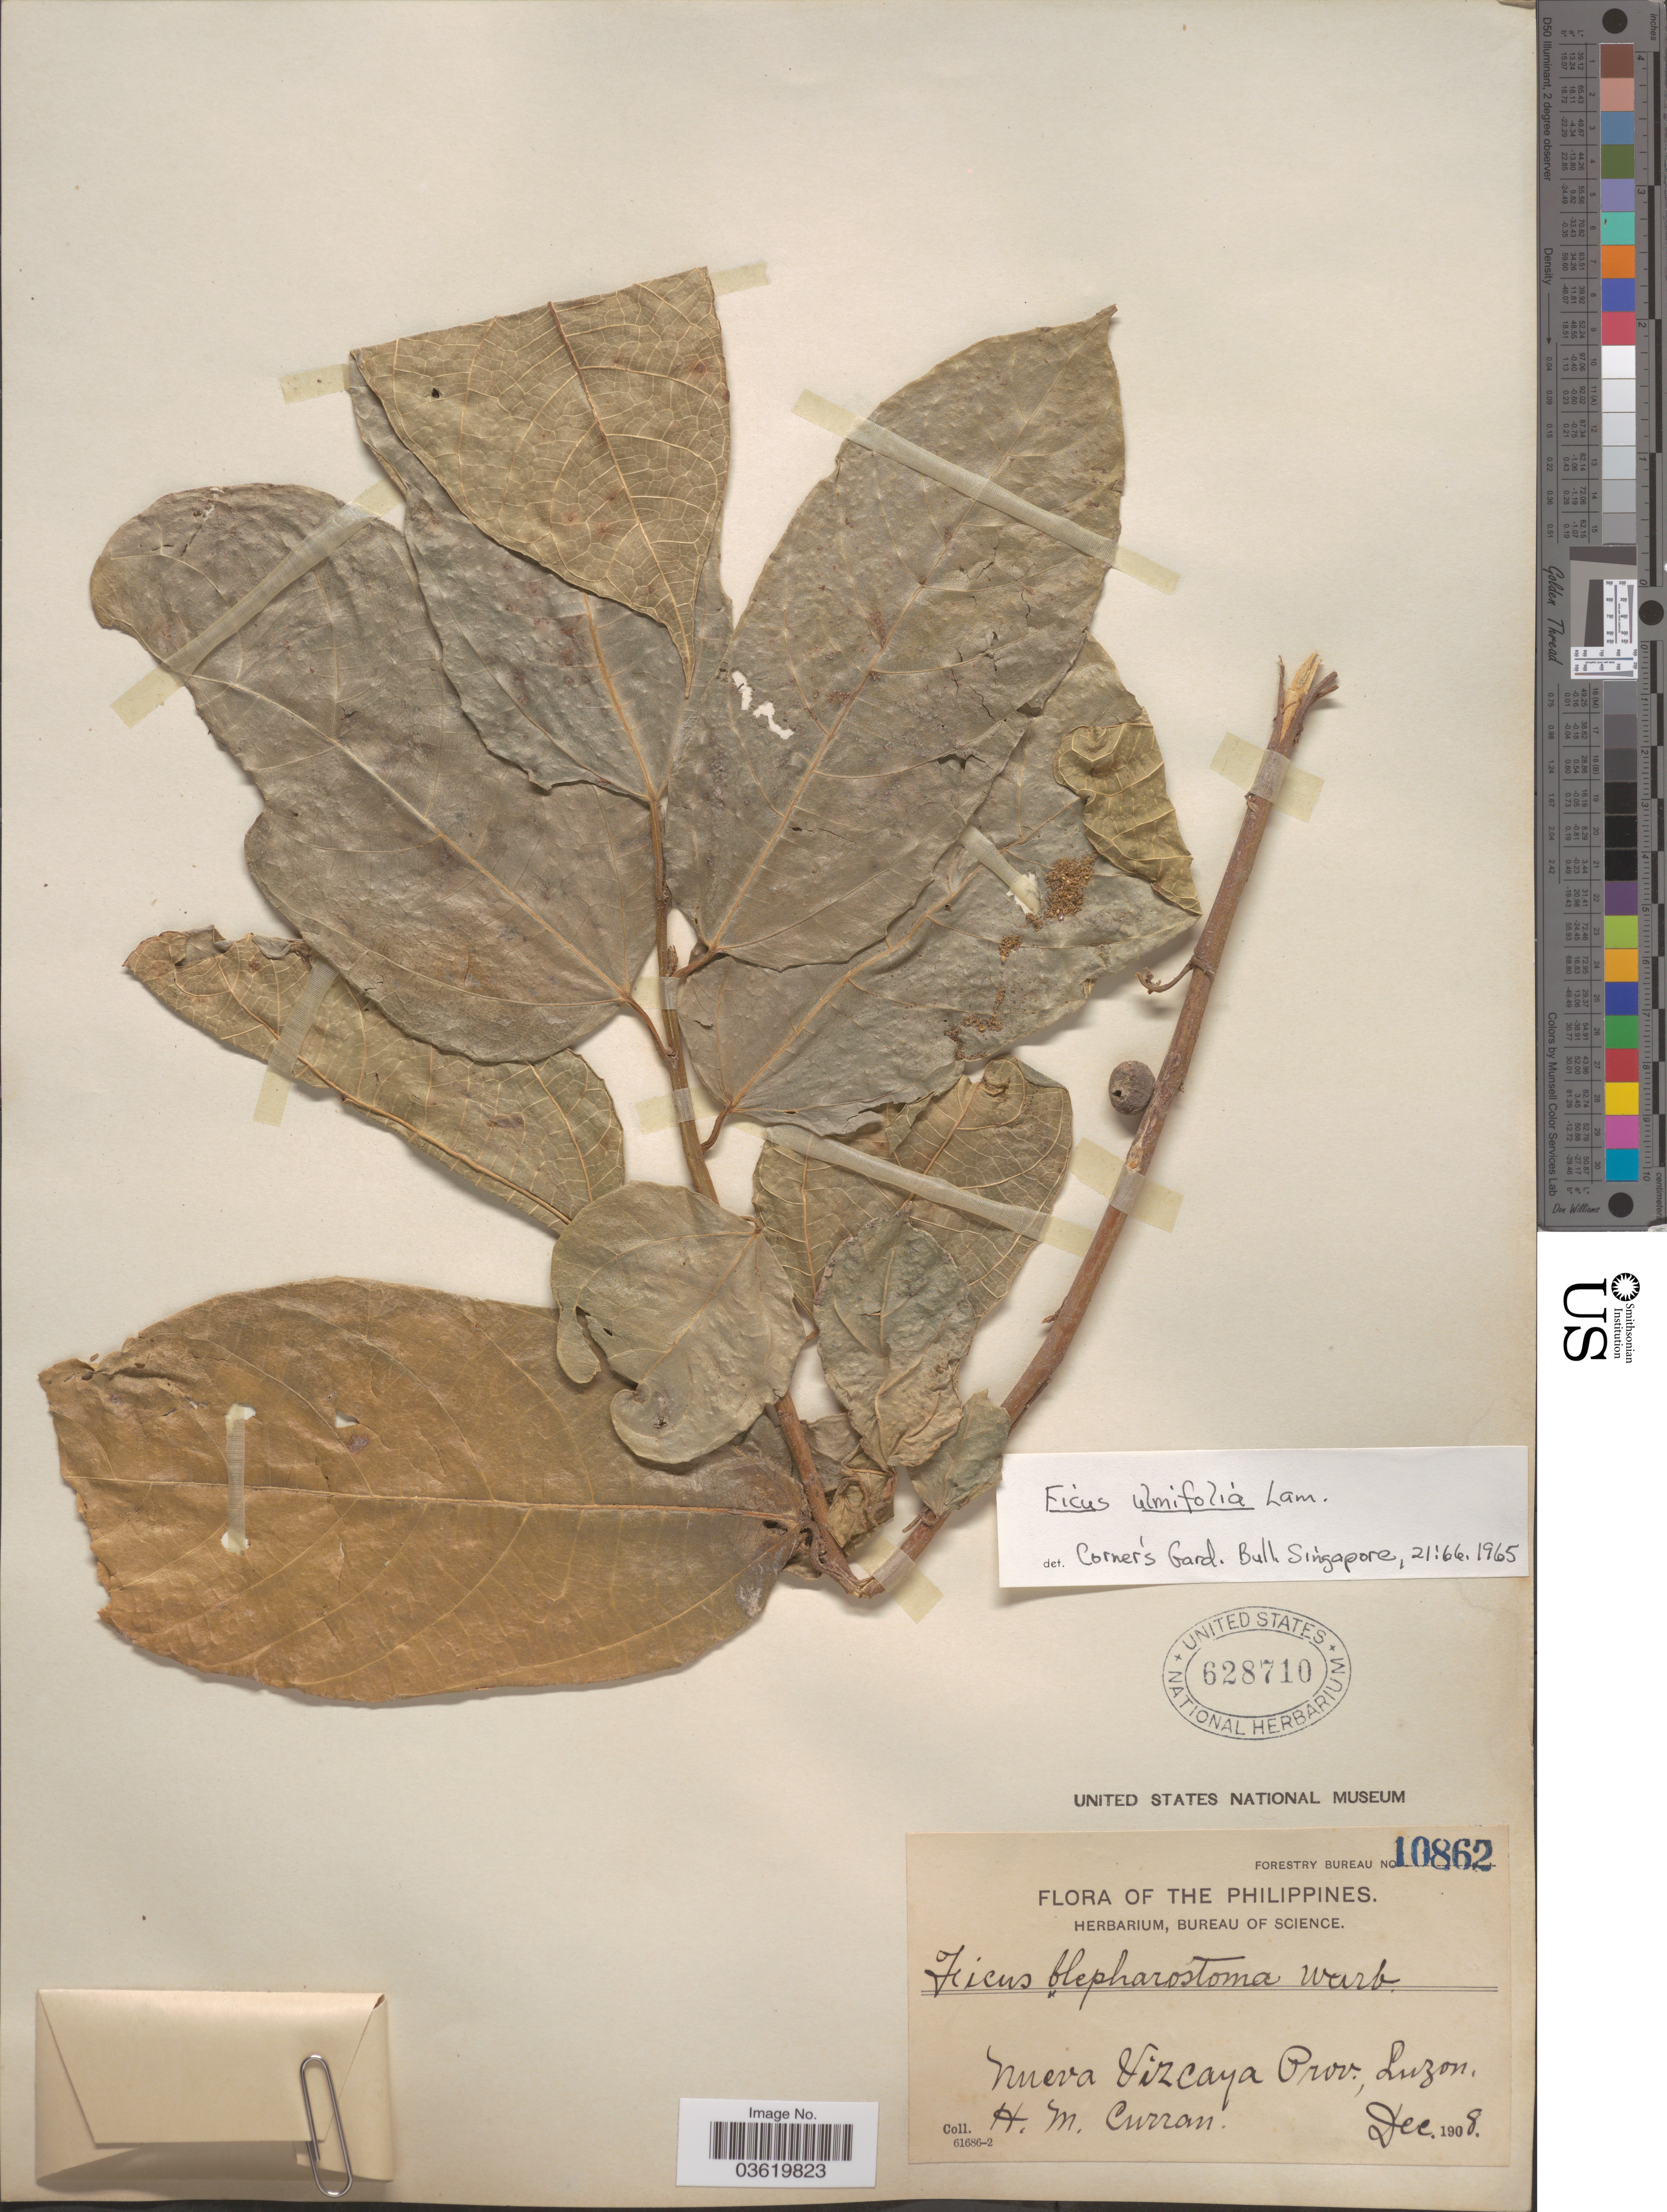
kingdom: Plantae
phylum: Tracheophyta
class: Magnoliopsida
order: Rosales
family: Moraceae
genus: Ficus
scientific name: Ficus ulmifolia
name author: Lam.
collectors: H. M. Curran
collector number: Forestry Bureau 10862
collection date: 1908-12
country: Philippines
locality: Nueva Vizcaya Prov. , Luzon.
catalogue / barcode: US 628710